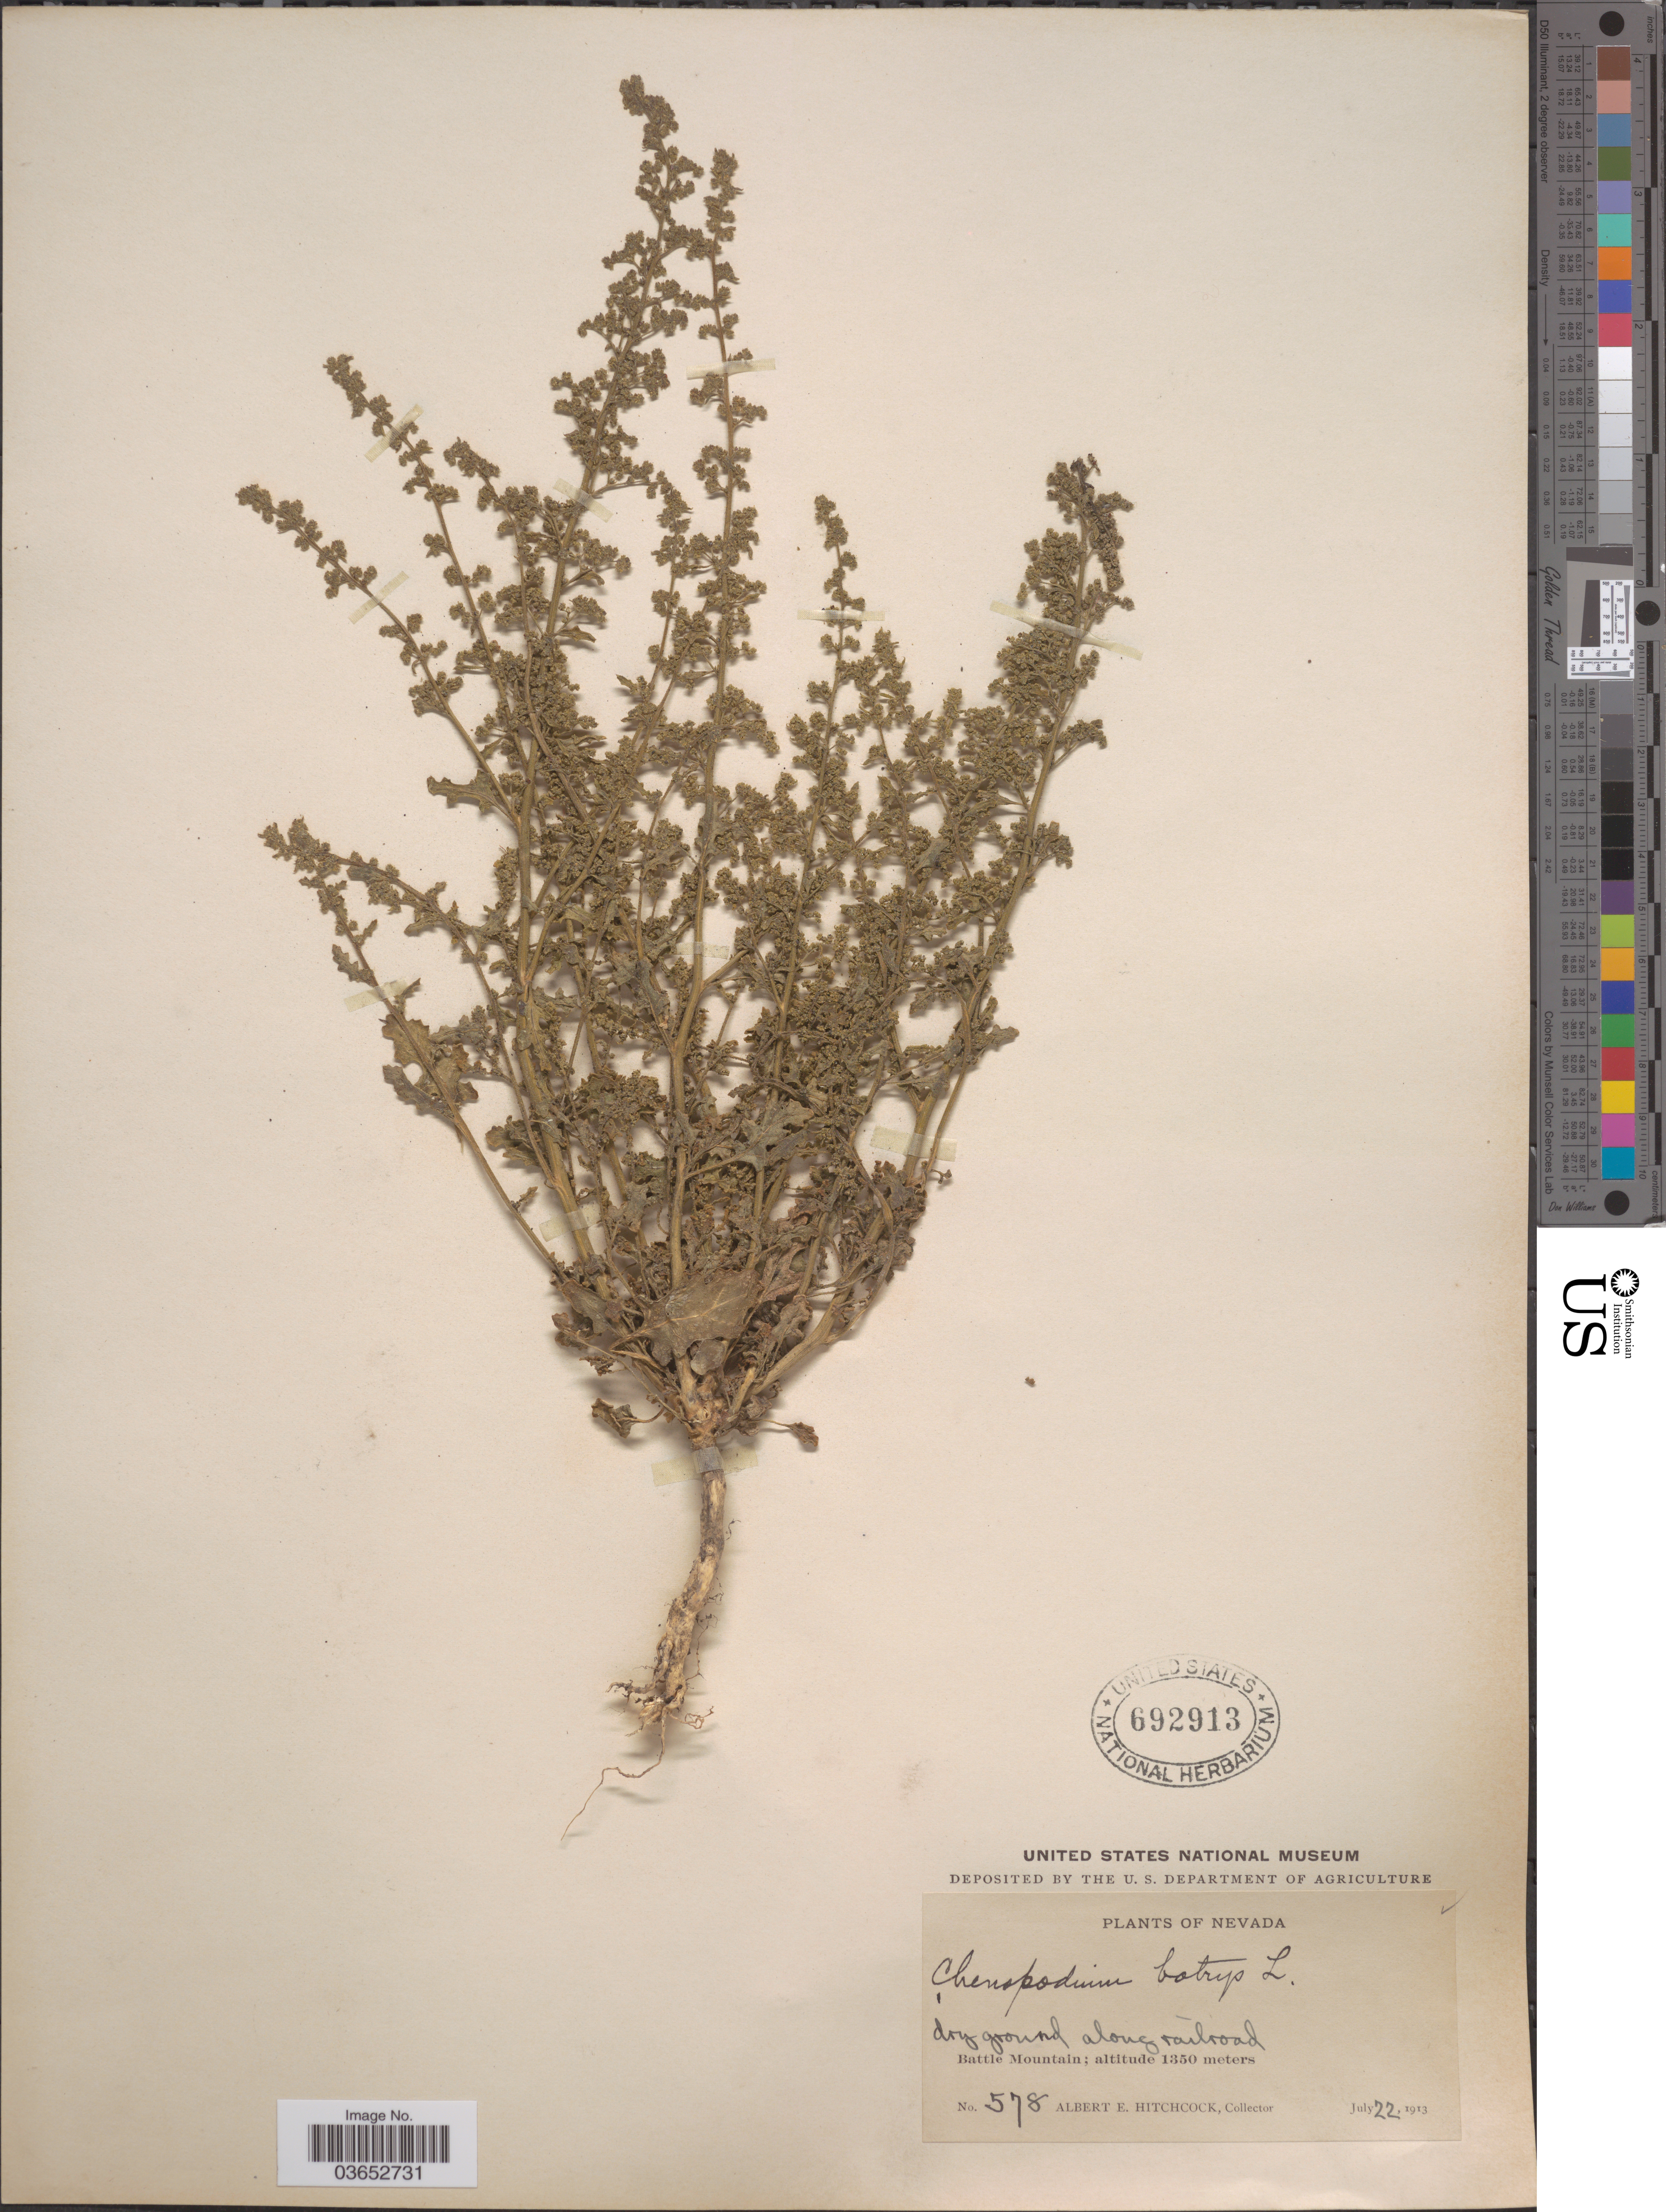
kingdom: Plantae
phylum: Tracheophyta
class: Magnoliopsida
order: Caryophyllales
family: Amaranthaceae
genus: Chenopodium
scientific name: Chenopodium botrys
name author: L.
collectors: A. Hitchcock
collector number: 578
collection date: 1913-07-22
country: United States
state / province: Nevada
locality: Battle Mountain.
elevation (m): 1350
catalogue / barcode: US 692913